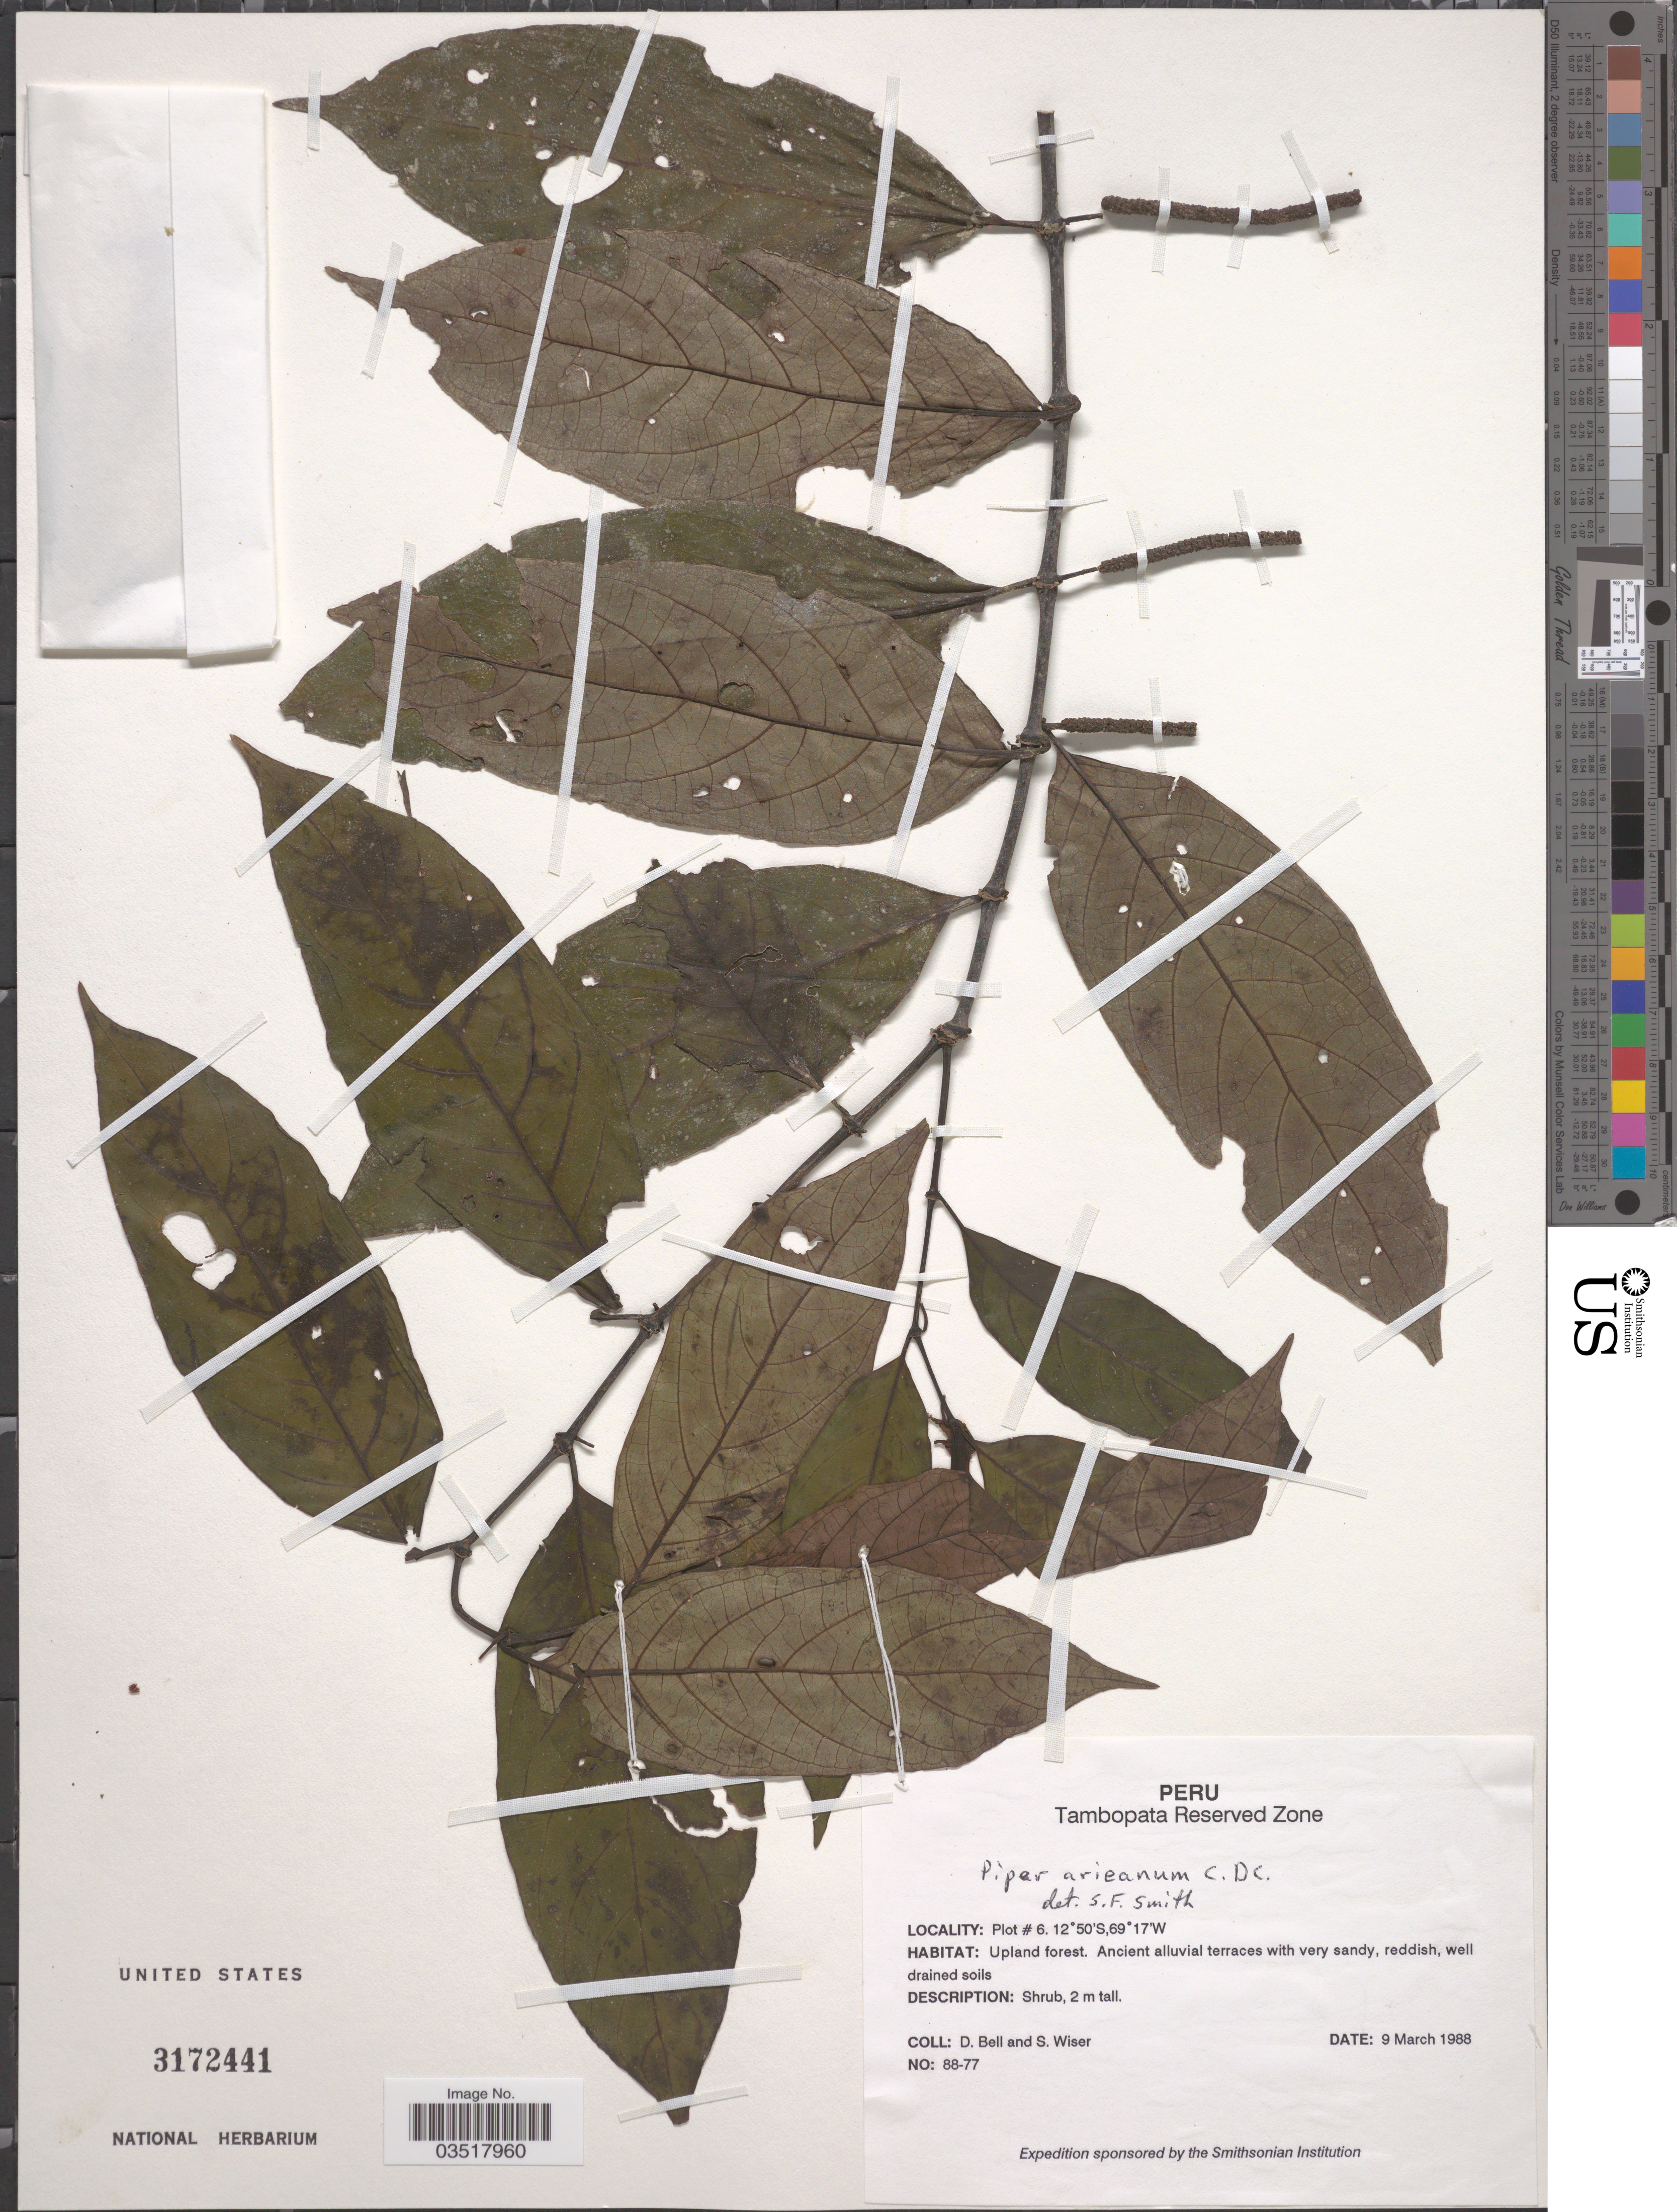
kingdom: Plantae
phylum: Tracheophyta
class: Magnoliopsida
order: Piperales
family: Piperaceae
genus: Piper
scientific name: Piper arieianum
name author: C. DC.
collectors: D. A. Bell & S. Wiser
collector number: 88-77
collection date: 1988-03-09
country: Peru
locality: Tambopata Reserved Zone. Plot # 6.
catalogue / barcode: US 3172441